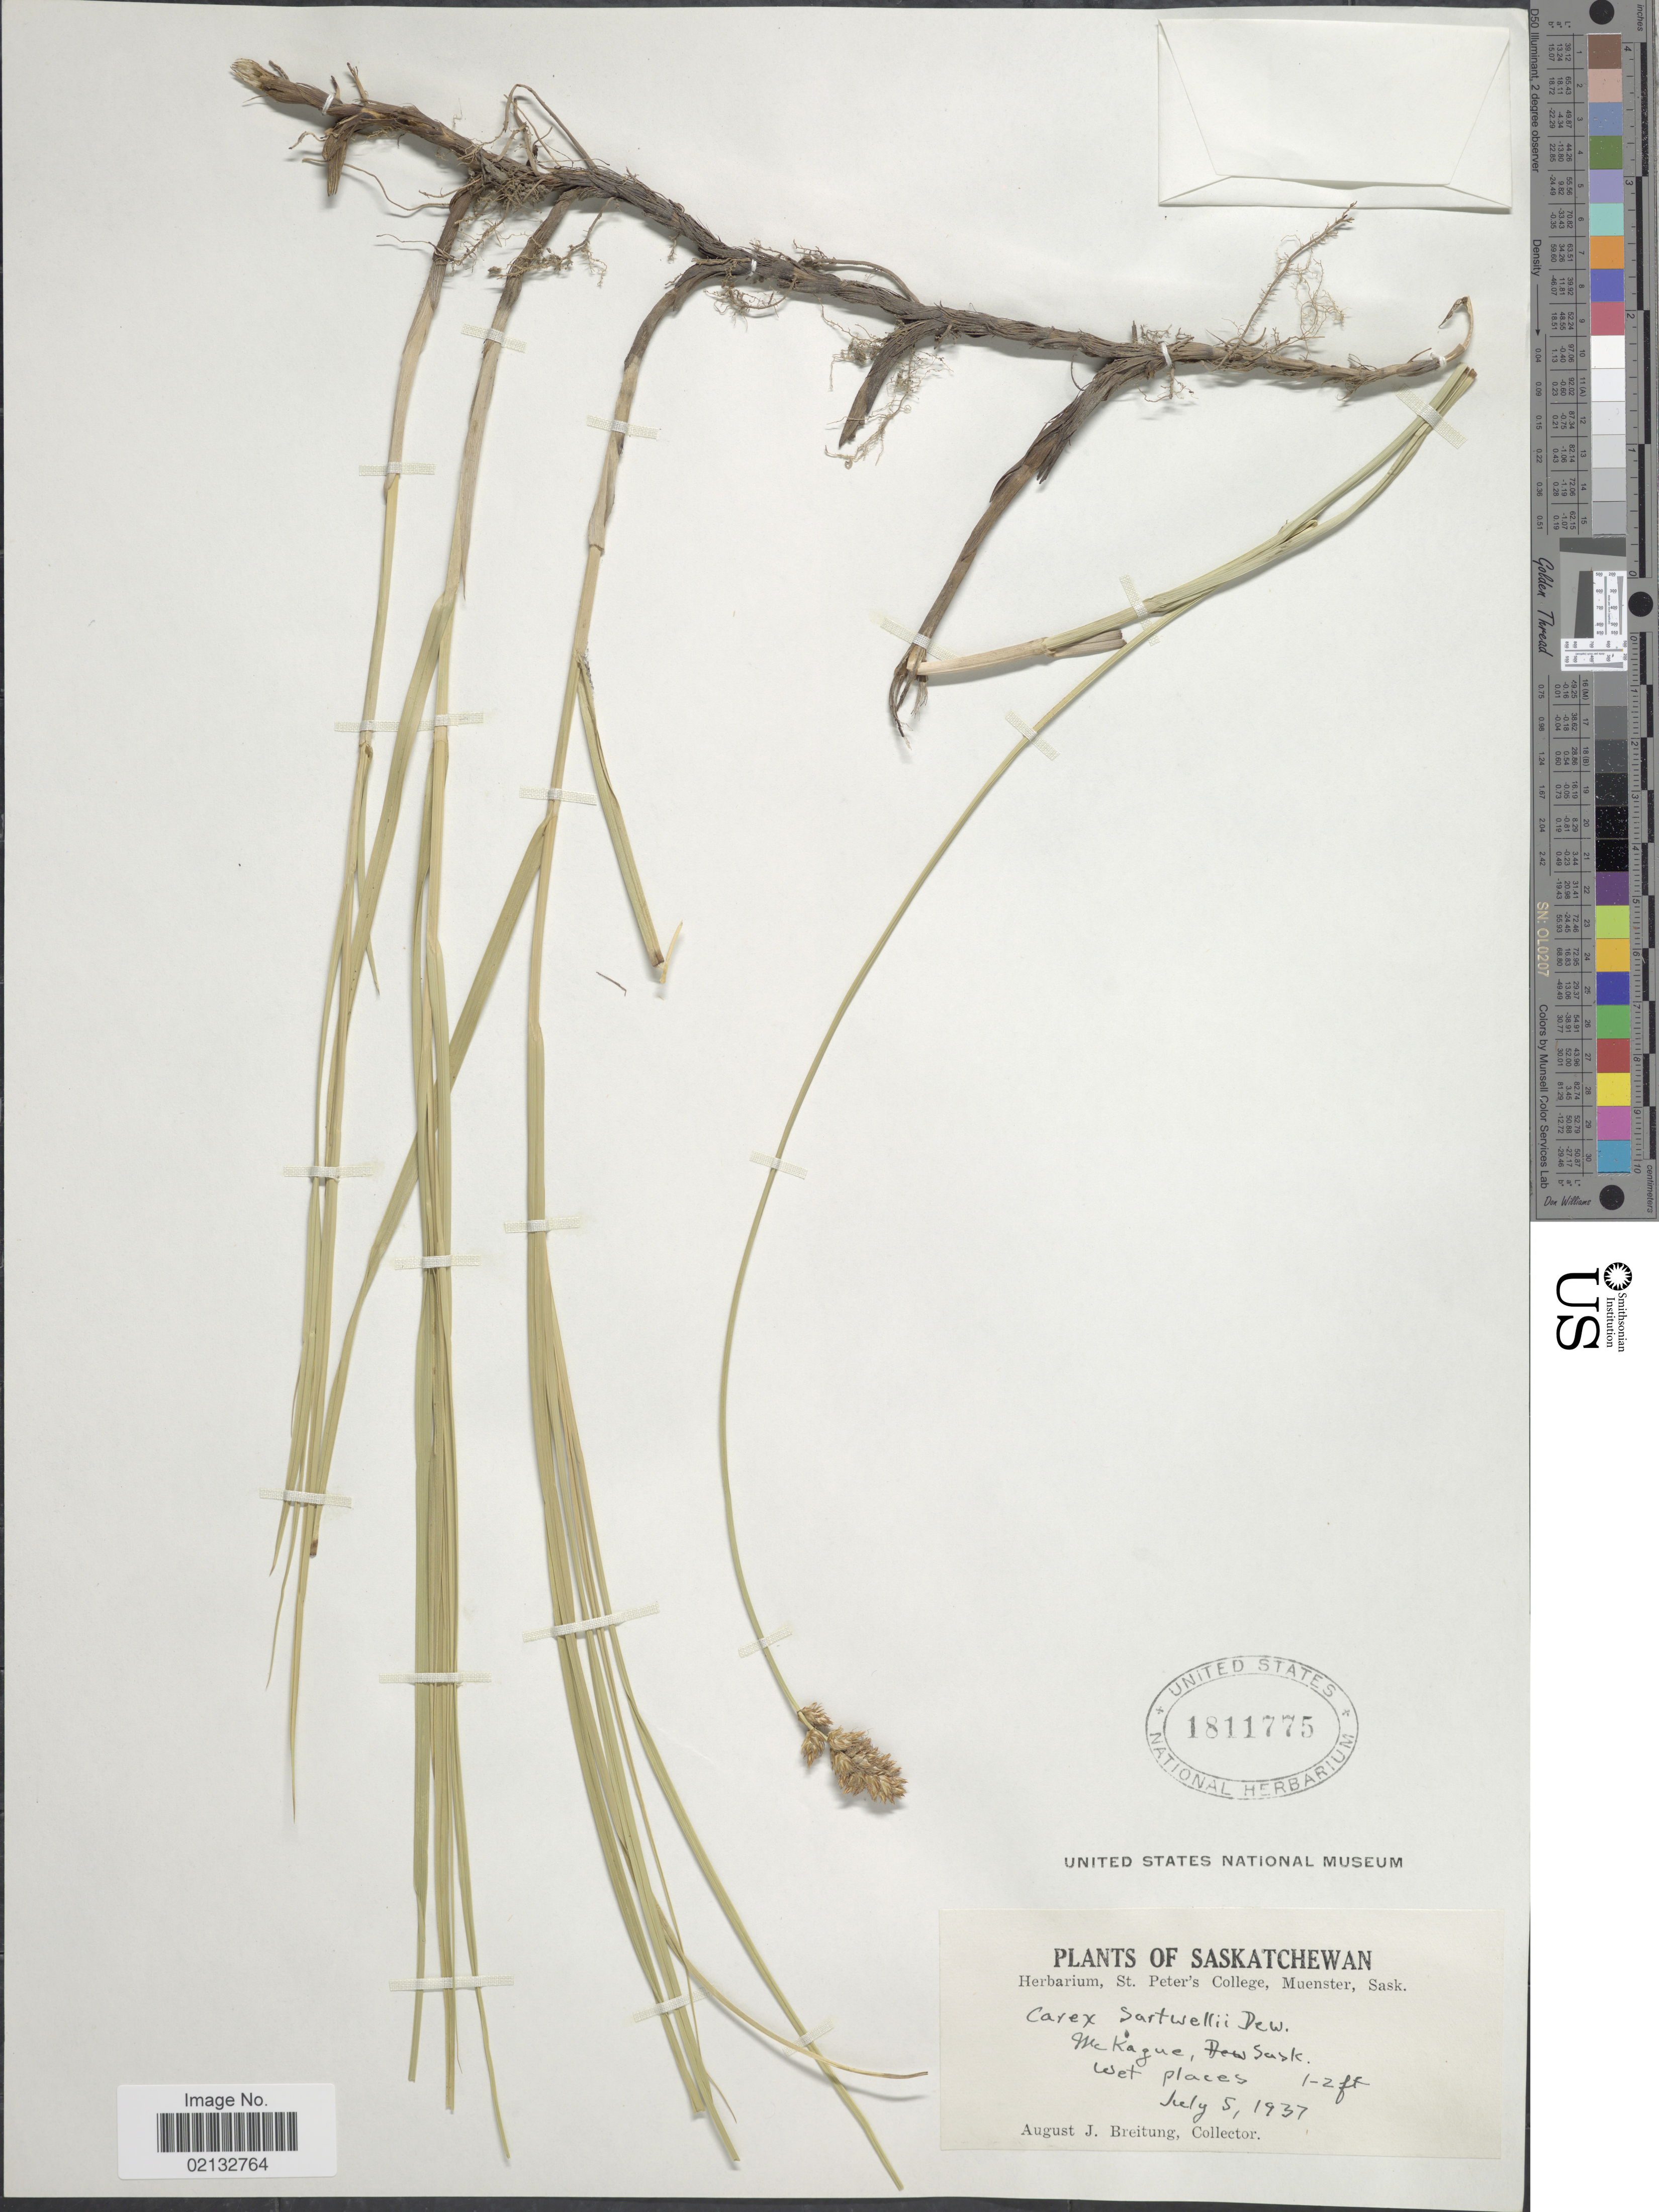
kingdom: Plantae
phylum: Tracheophyta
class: Liliopsida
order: Poales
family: Cyperaceae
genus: Carex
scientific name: Carex sartwellii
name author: Dewey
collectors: A. Breitung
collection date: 1937-07-05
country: Canada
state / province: Saskatchewan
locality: McKague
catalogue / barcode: US 1811775